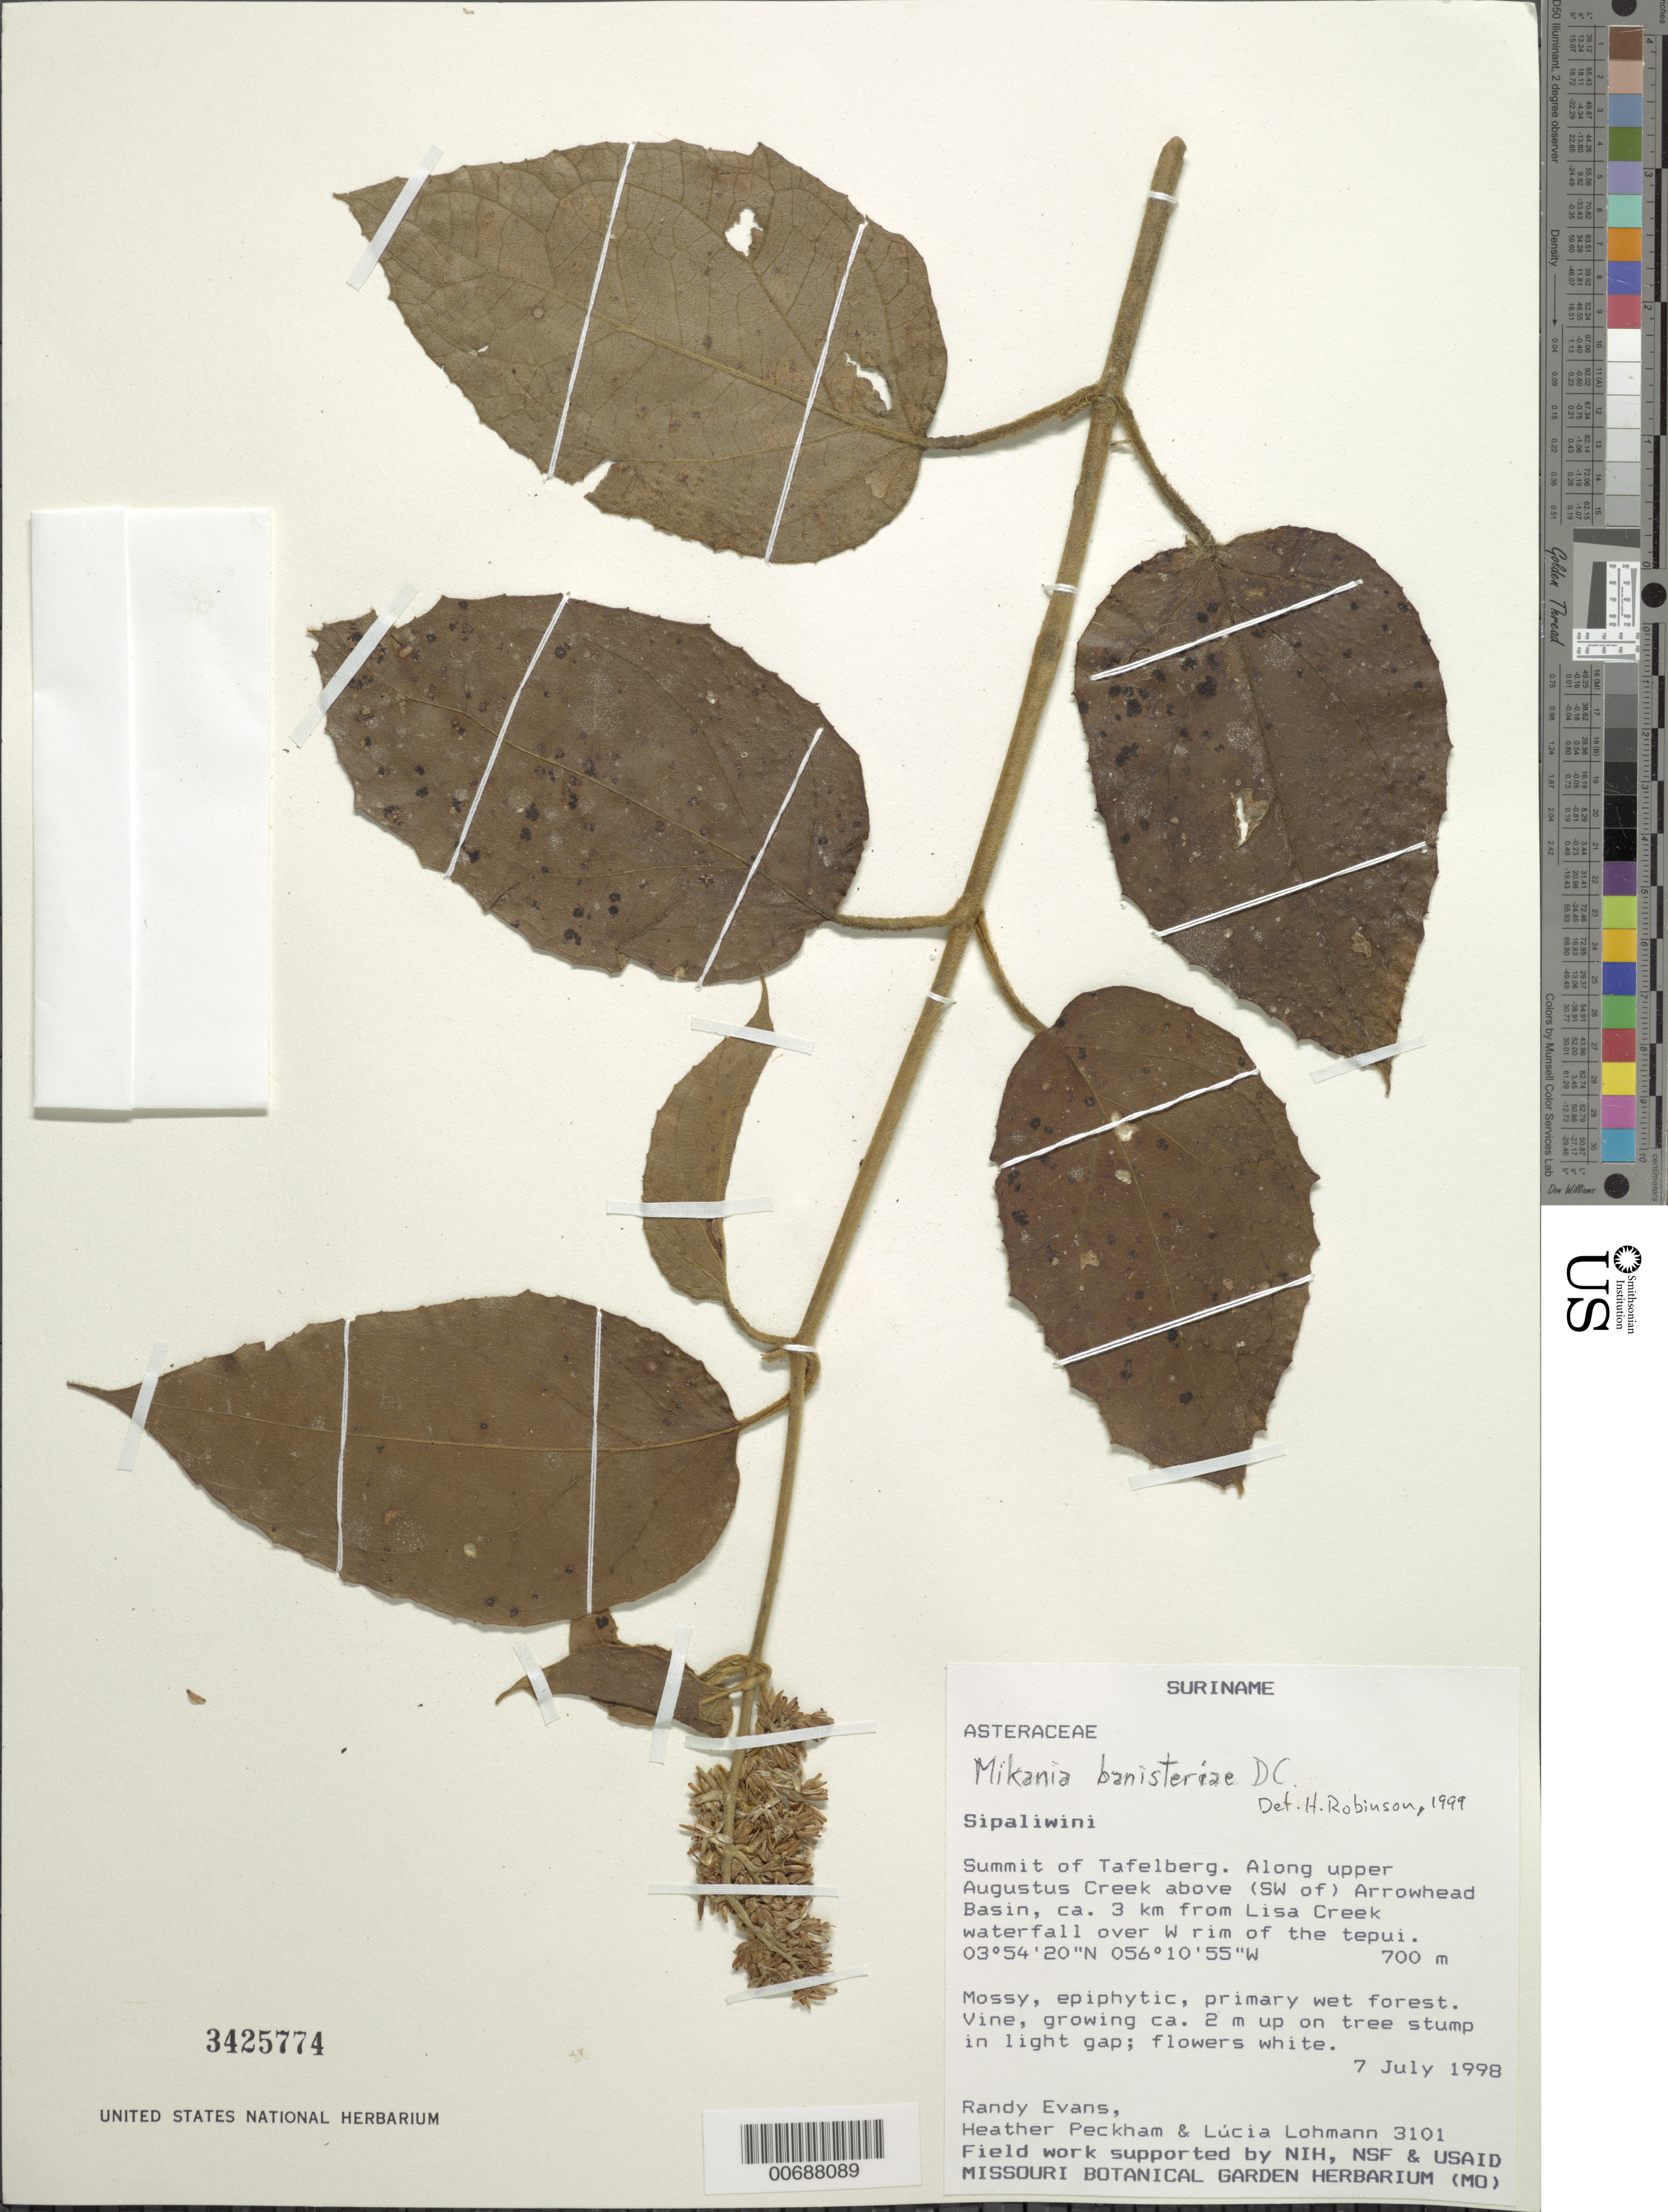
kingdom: Plantae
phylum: Tracheophyta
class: Magnoliopsida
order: Asterales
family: Asteraceae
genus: Mikania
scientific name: Mikania banisteriae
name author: DC.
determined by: Robinson, Harold E., (US)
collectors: R. Evans, H. Peckham & L. Lohmann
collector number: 3101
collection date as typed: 7-Jul-98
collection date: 1998-07-07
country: Suriname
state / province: Sipaliwini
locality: Tafelberg (Table Mountain), summit, upper Augustus Creek above (SW of) Arrowhead Basin, ca. 3 km from Lisa Creek waterfall over W. rim of the tepuí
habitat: Mossy, epiphytic primary wet forest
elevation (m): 700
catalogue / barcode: US 3425774